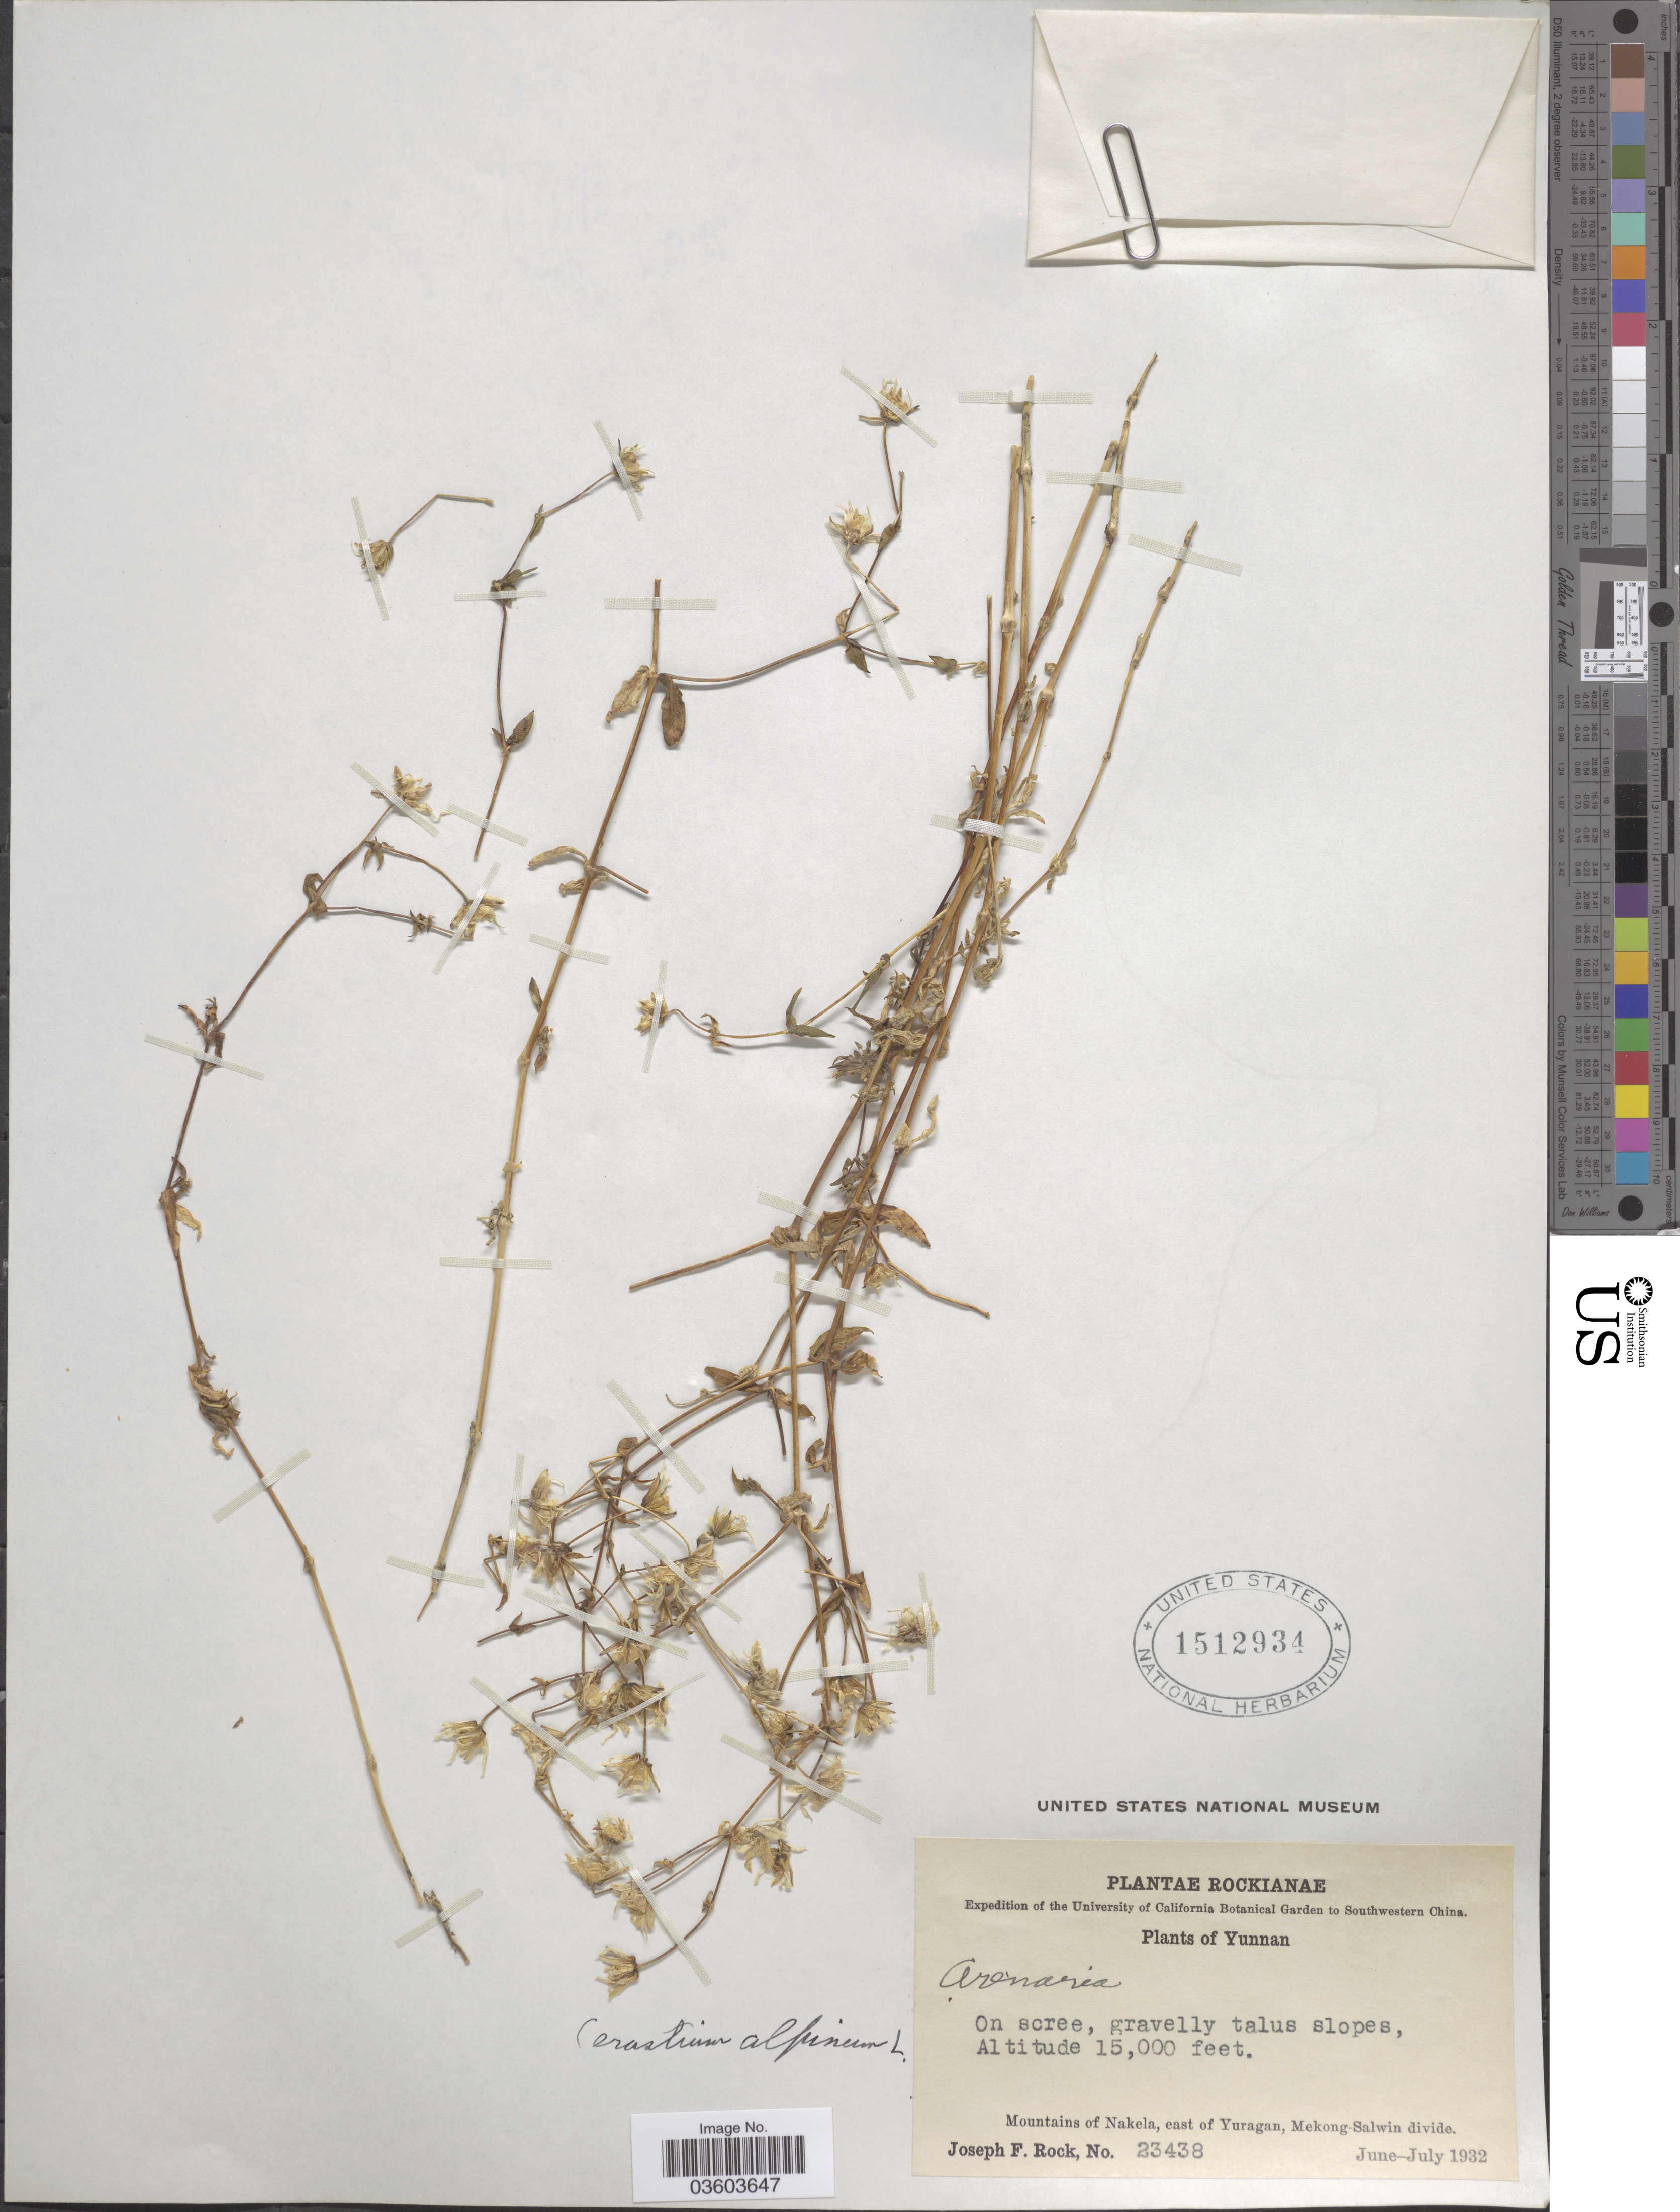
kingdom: Plantae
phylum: Tracheophyta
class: Magnoliopsida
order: Caryophyllales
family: Caryophyllaceae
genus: Cerastium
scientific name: Cerastium alpinum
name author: L.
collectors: J. F. Rock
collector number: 23438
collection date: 1932-06/1932-07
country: China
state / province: Yunnan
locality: Southwestern China. Mountains of Nakela, east of Yuragan, Mekong-Salwin divide.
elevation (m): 4572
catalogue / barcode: US 1512934